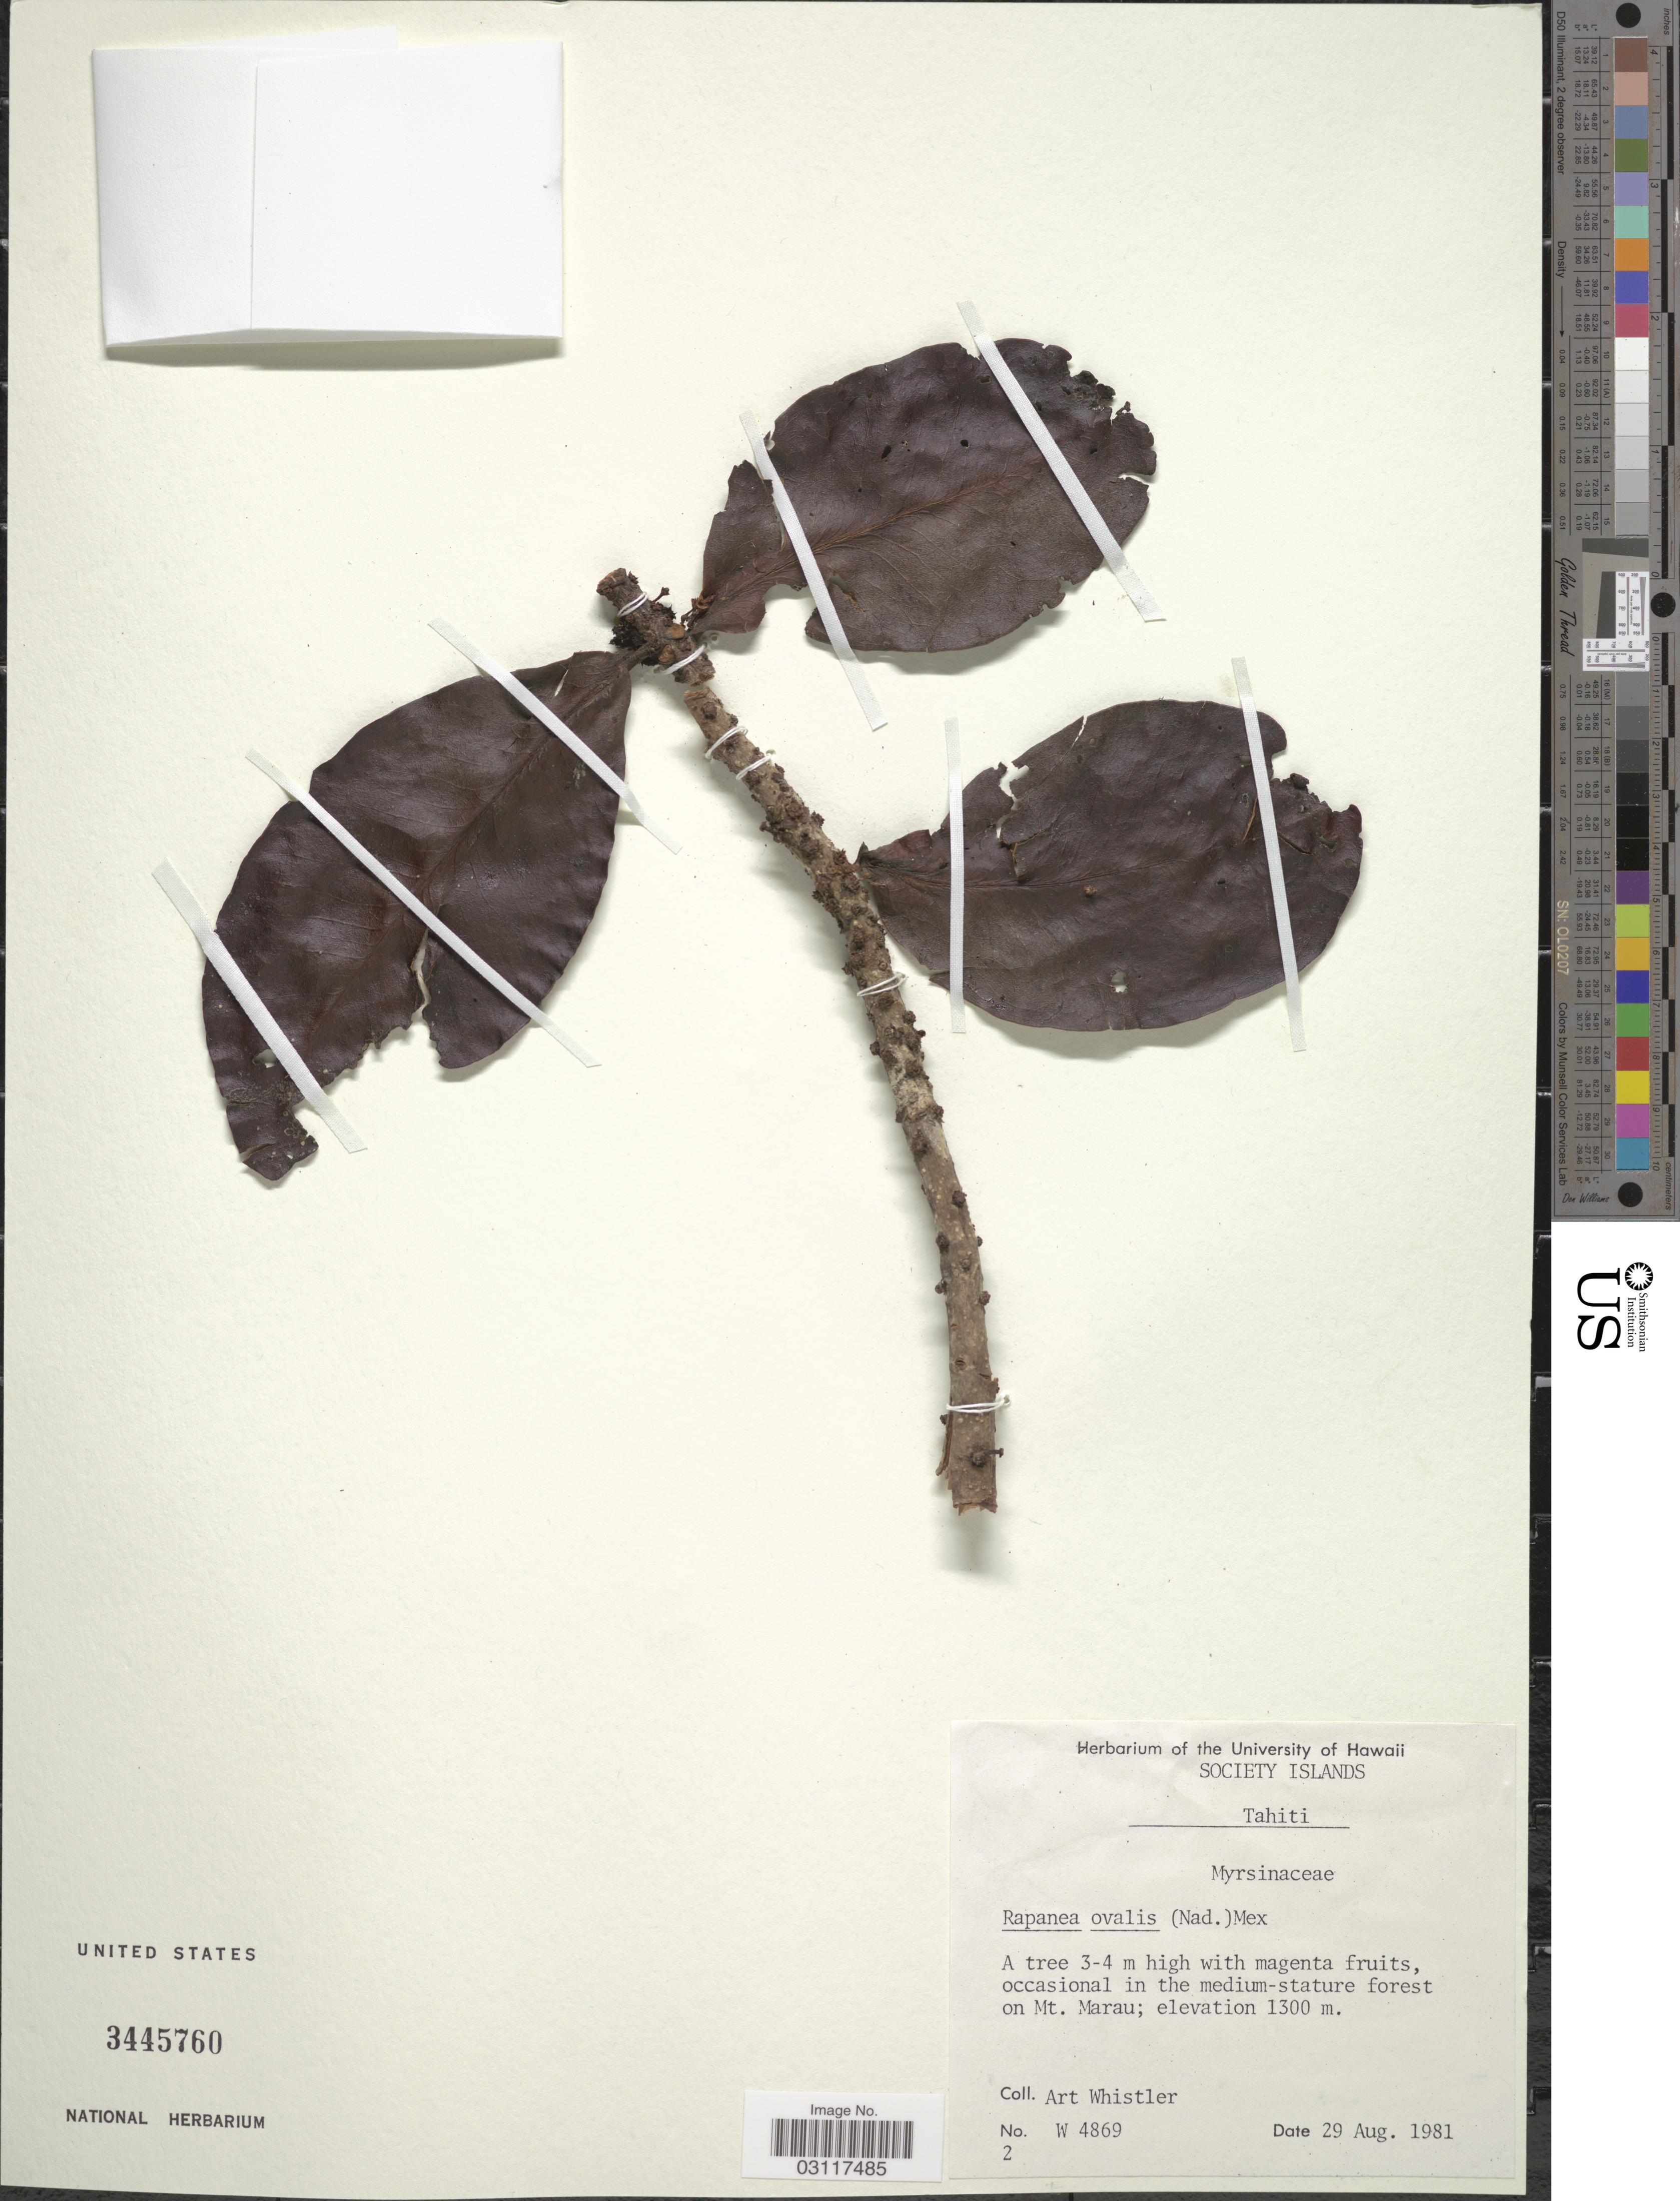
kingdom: Plantae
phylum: Tracheophyta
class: Magnoliopsida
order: Ericales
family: Primulaceae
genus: Myrsine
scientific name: Myrsine ovalis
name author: Nadeaud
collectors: A. Whistler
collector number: W 4869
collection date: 1981-08-29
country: French Polynesia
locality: Society Islands, on Mt. Marau.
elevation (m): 1300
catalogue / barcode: US 3445760